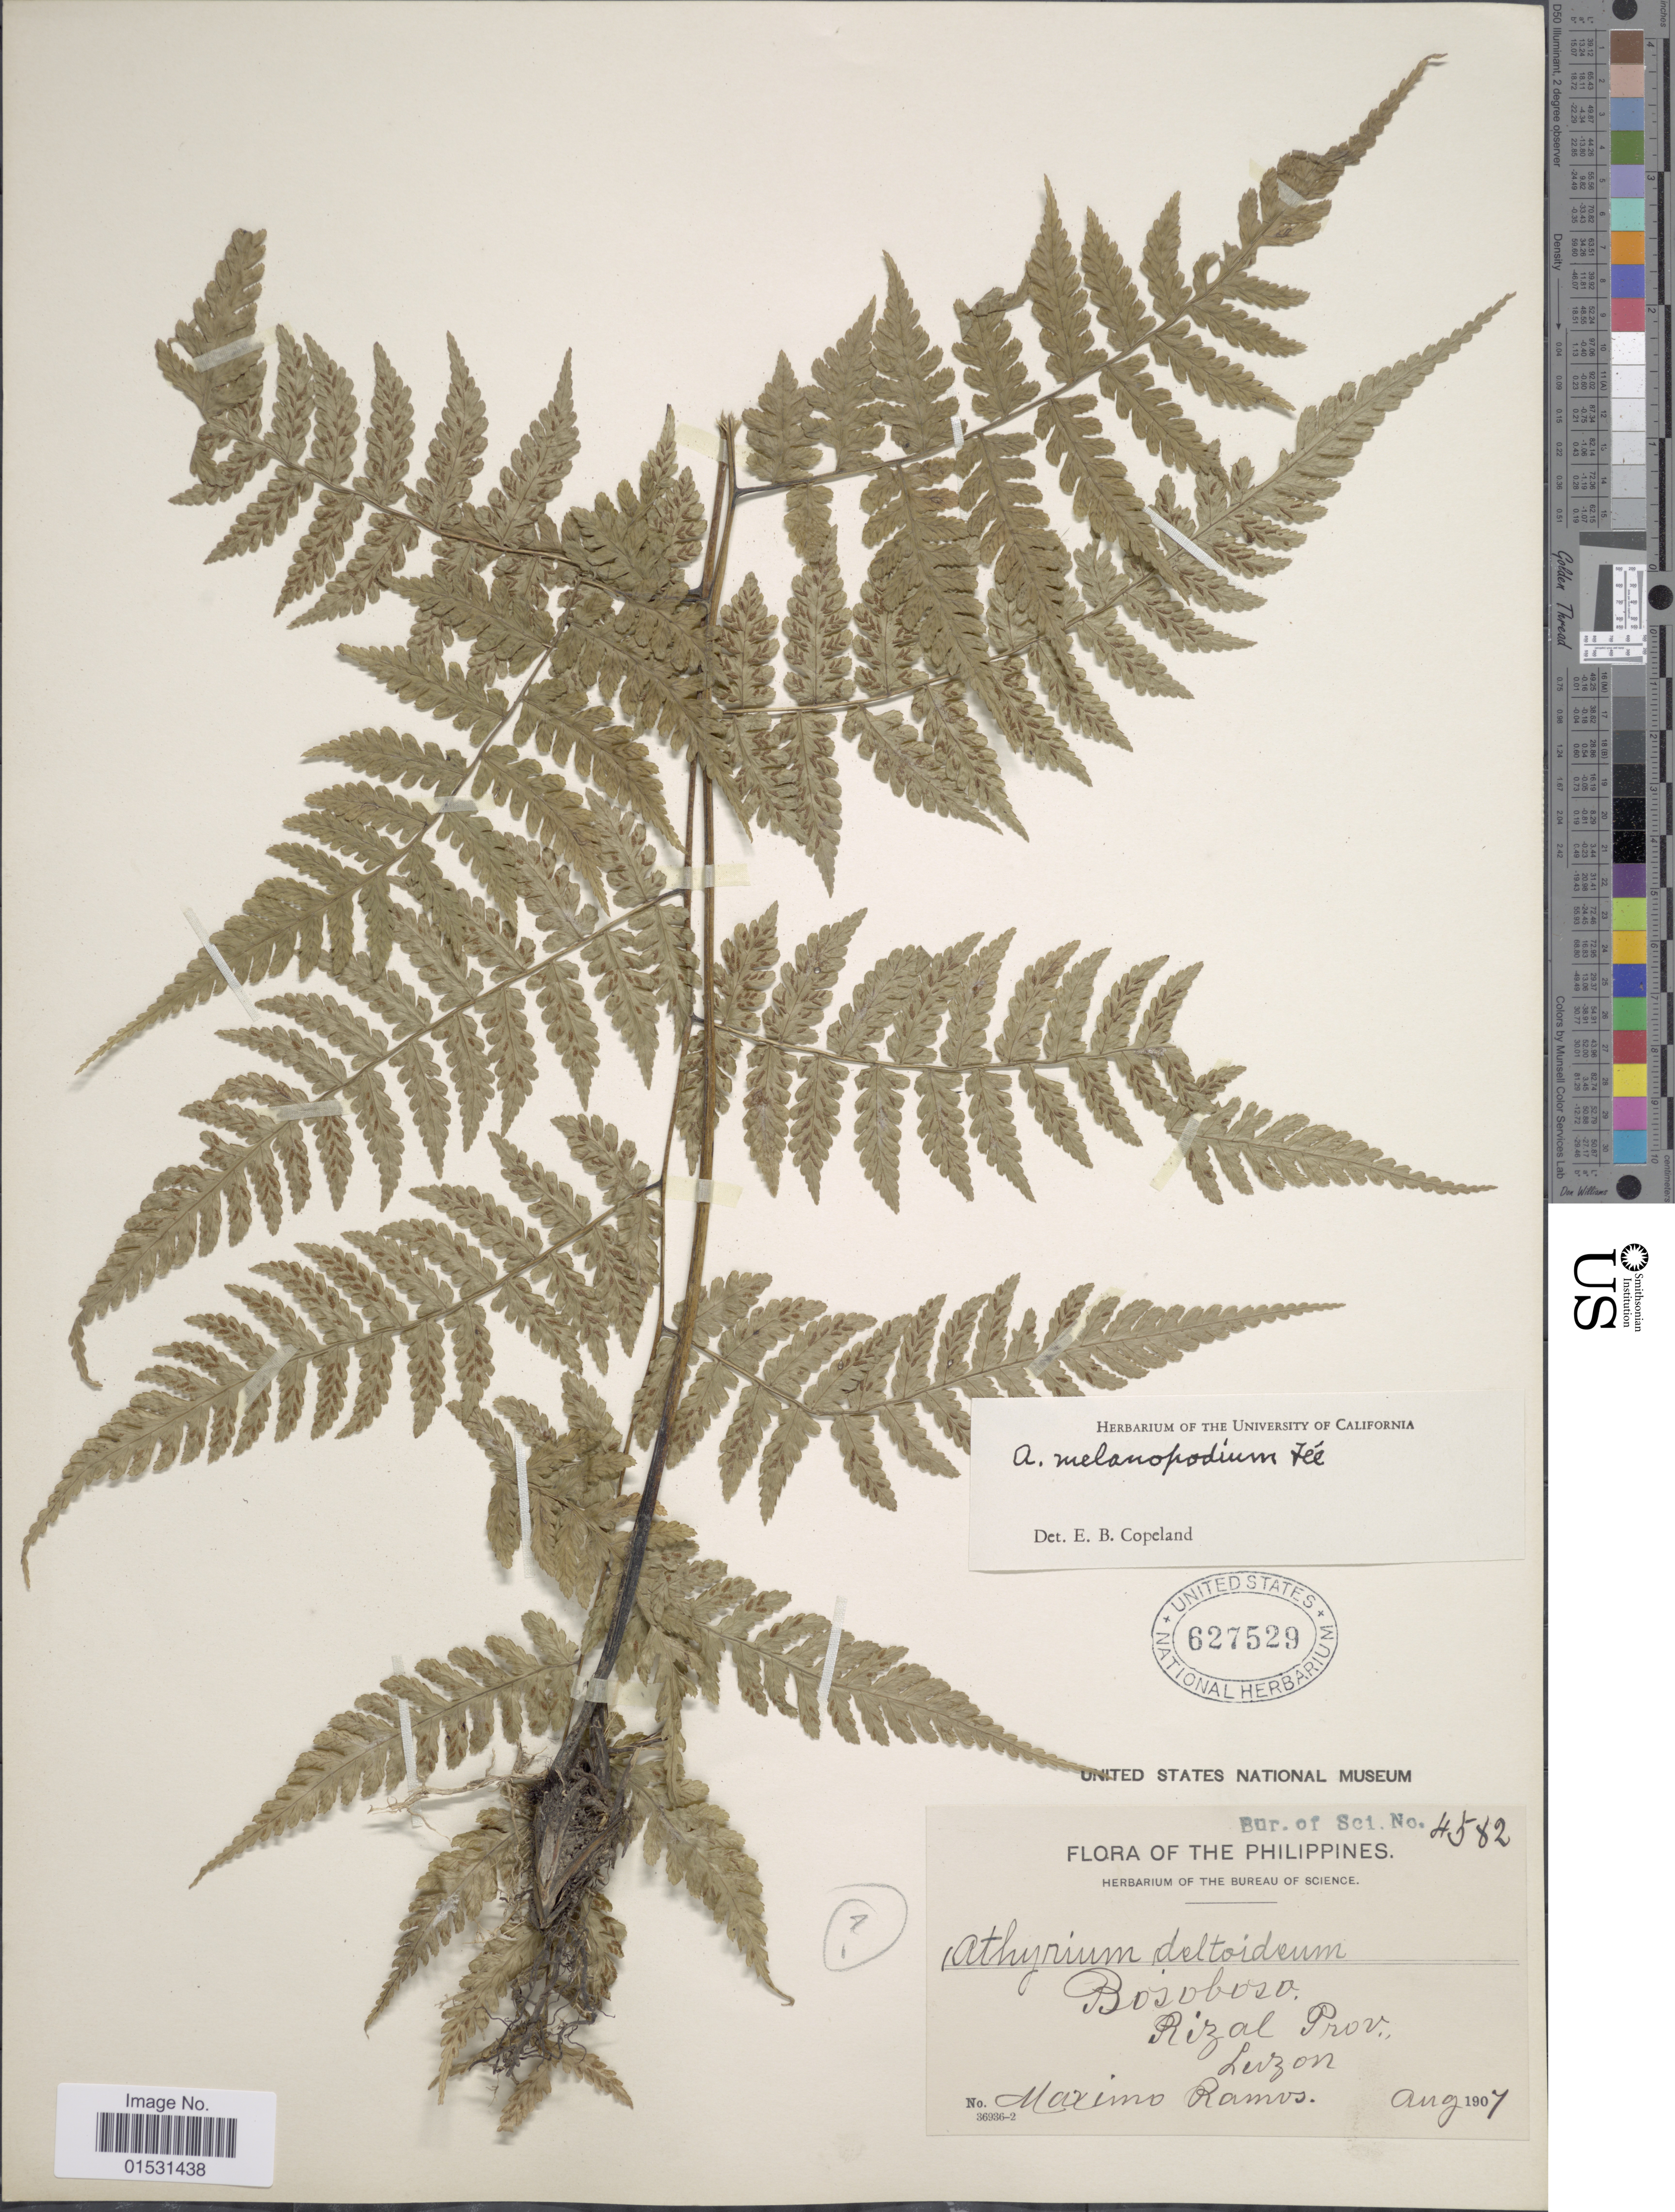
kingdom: Plantae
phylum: Tracheophyta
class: Polypodiopsida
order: Polypodiales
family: Athyriaceae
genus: Athyrium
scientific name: Athyrium melanopodium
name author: Fée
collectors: M. Ramos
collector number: Bur. of Sci. 4582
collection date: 1907-08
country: Philippines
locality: Bosoboso. Rizal Prov. Luzon.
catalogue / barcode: US 627529